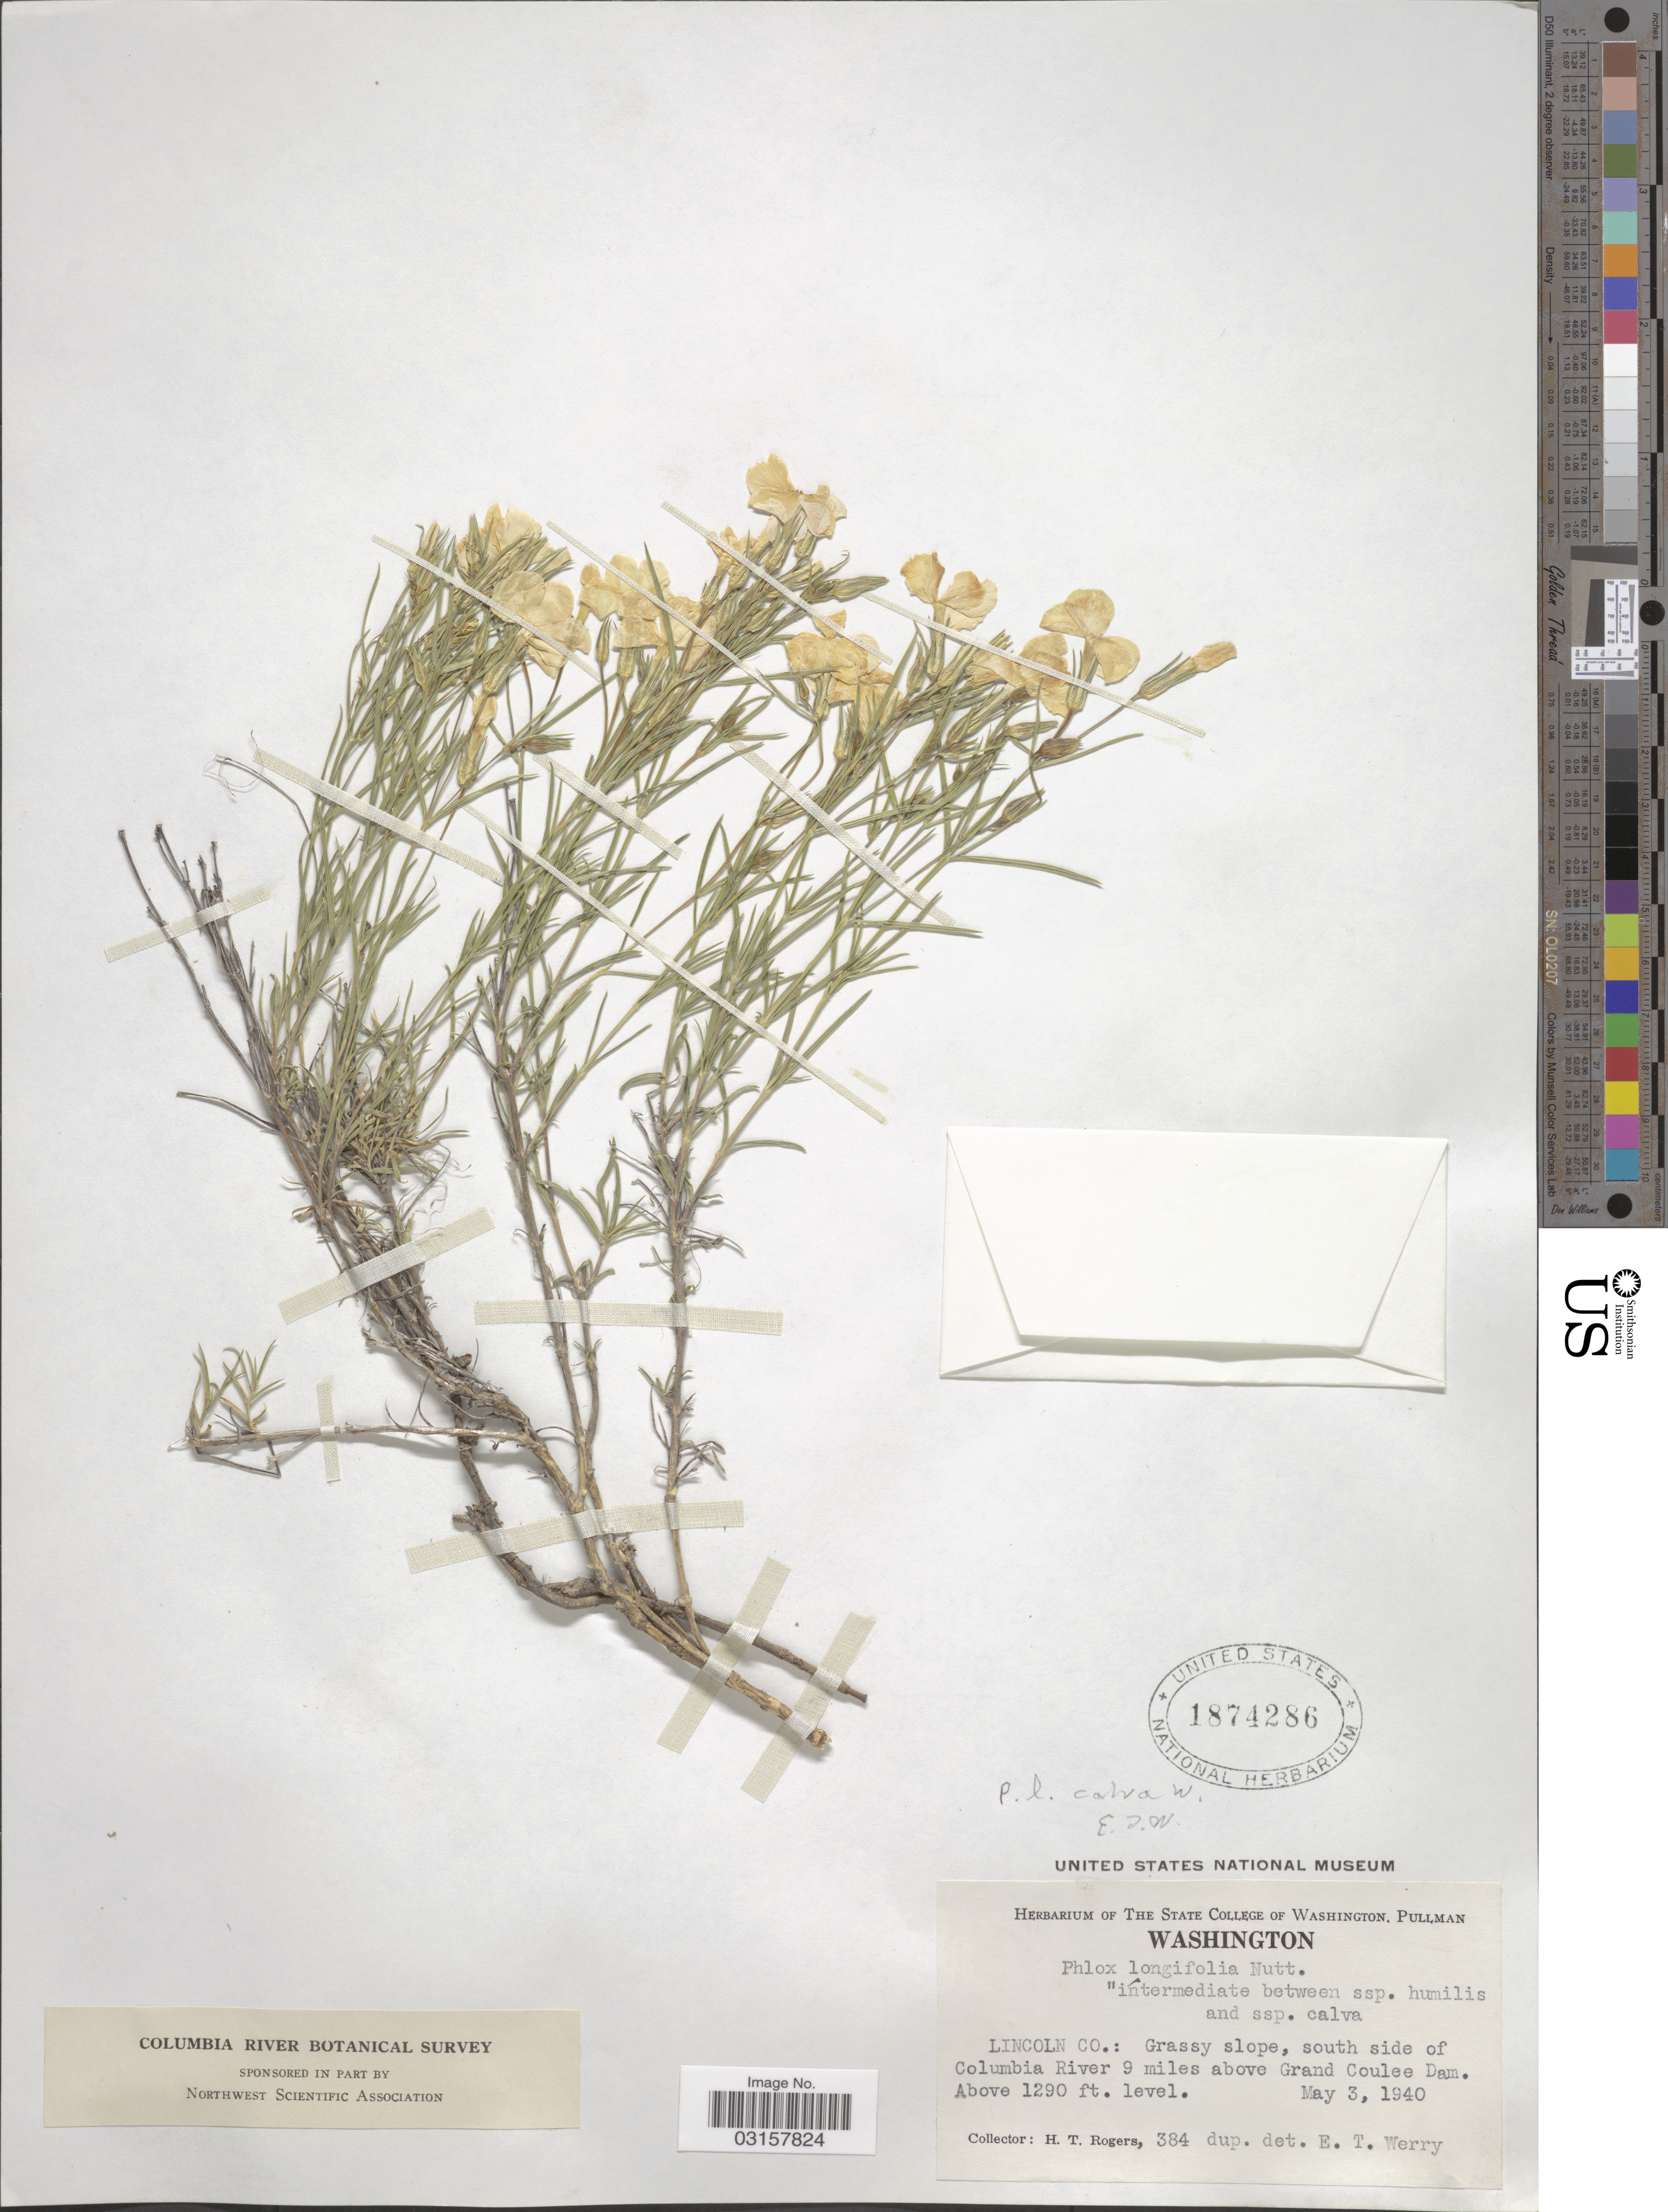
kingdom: Plantae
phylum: Tracheophyta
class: Magnoliopsida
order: Ericales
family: Polemoniaceae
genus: Phlox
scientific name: Phlox longifolia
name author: Nutt.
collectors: H. Rogers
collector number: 384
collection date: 1940-05-03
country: United States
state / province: Washington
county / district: Lincoln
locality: Lincoln Co.: Grassy slope, south side of Columbia River 9 miles above Grand Coulee Dam.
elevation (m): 393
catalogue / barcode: US 1874286